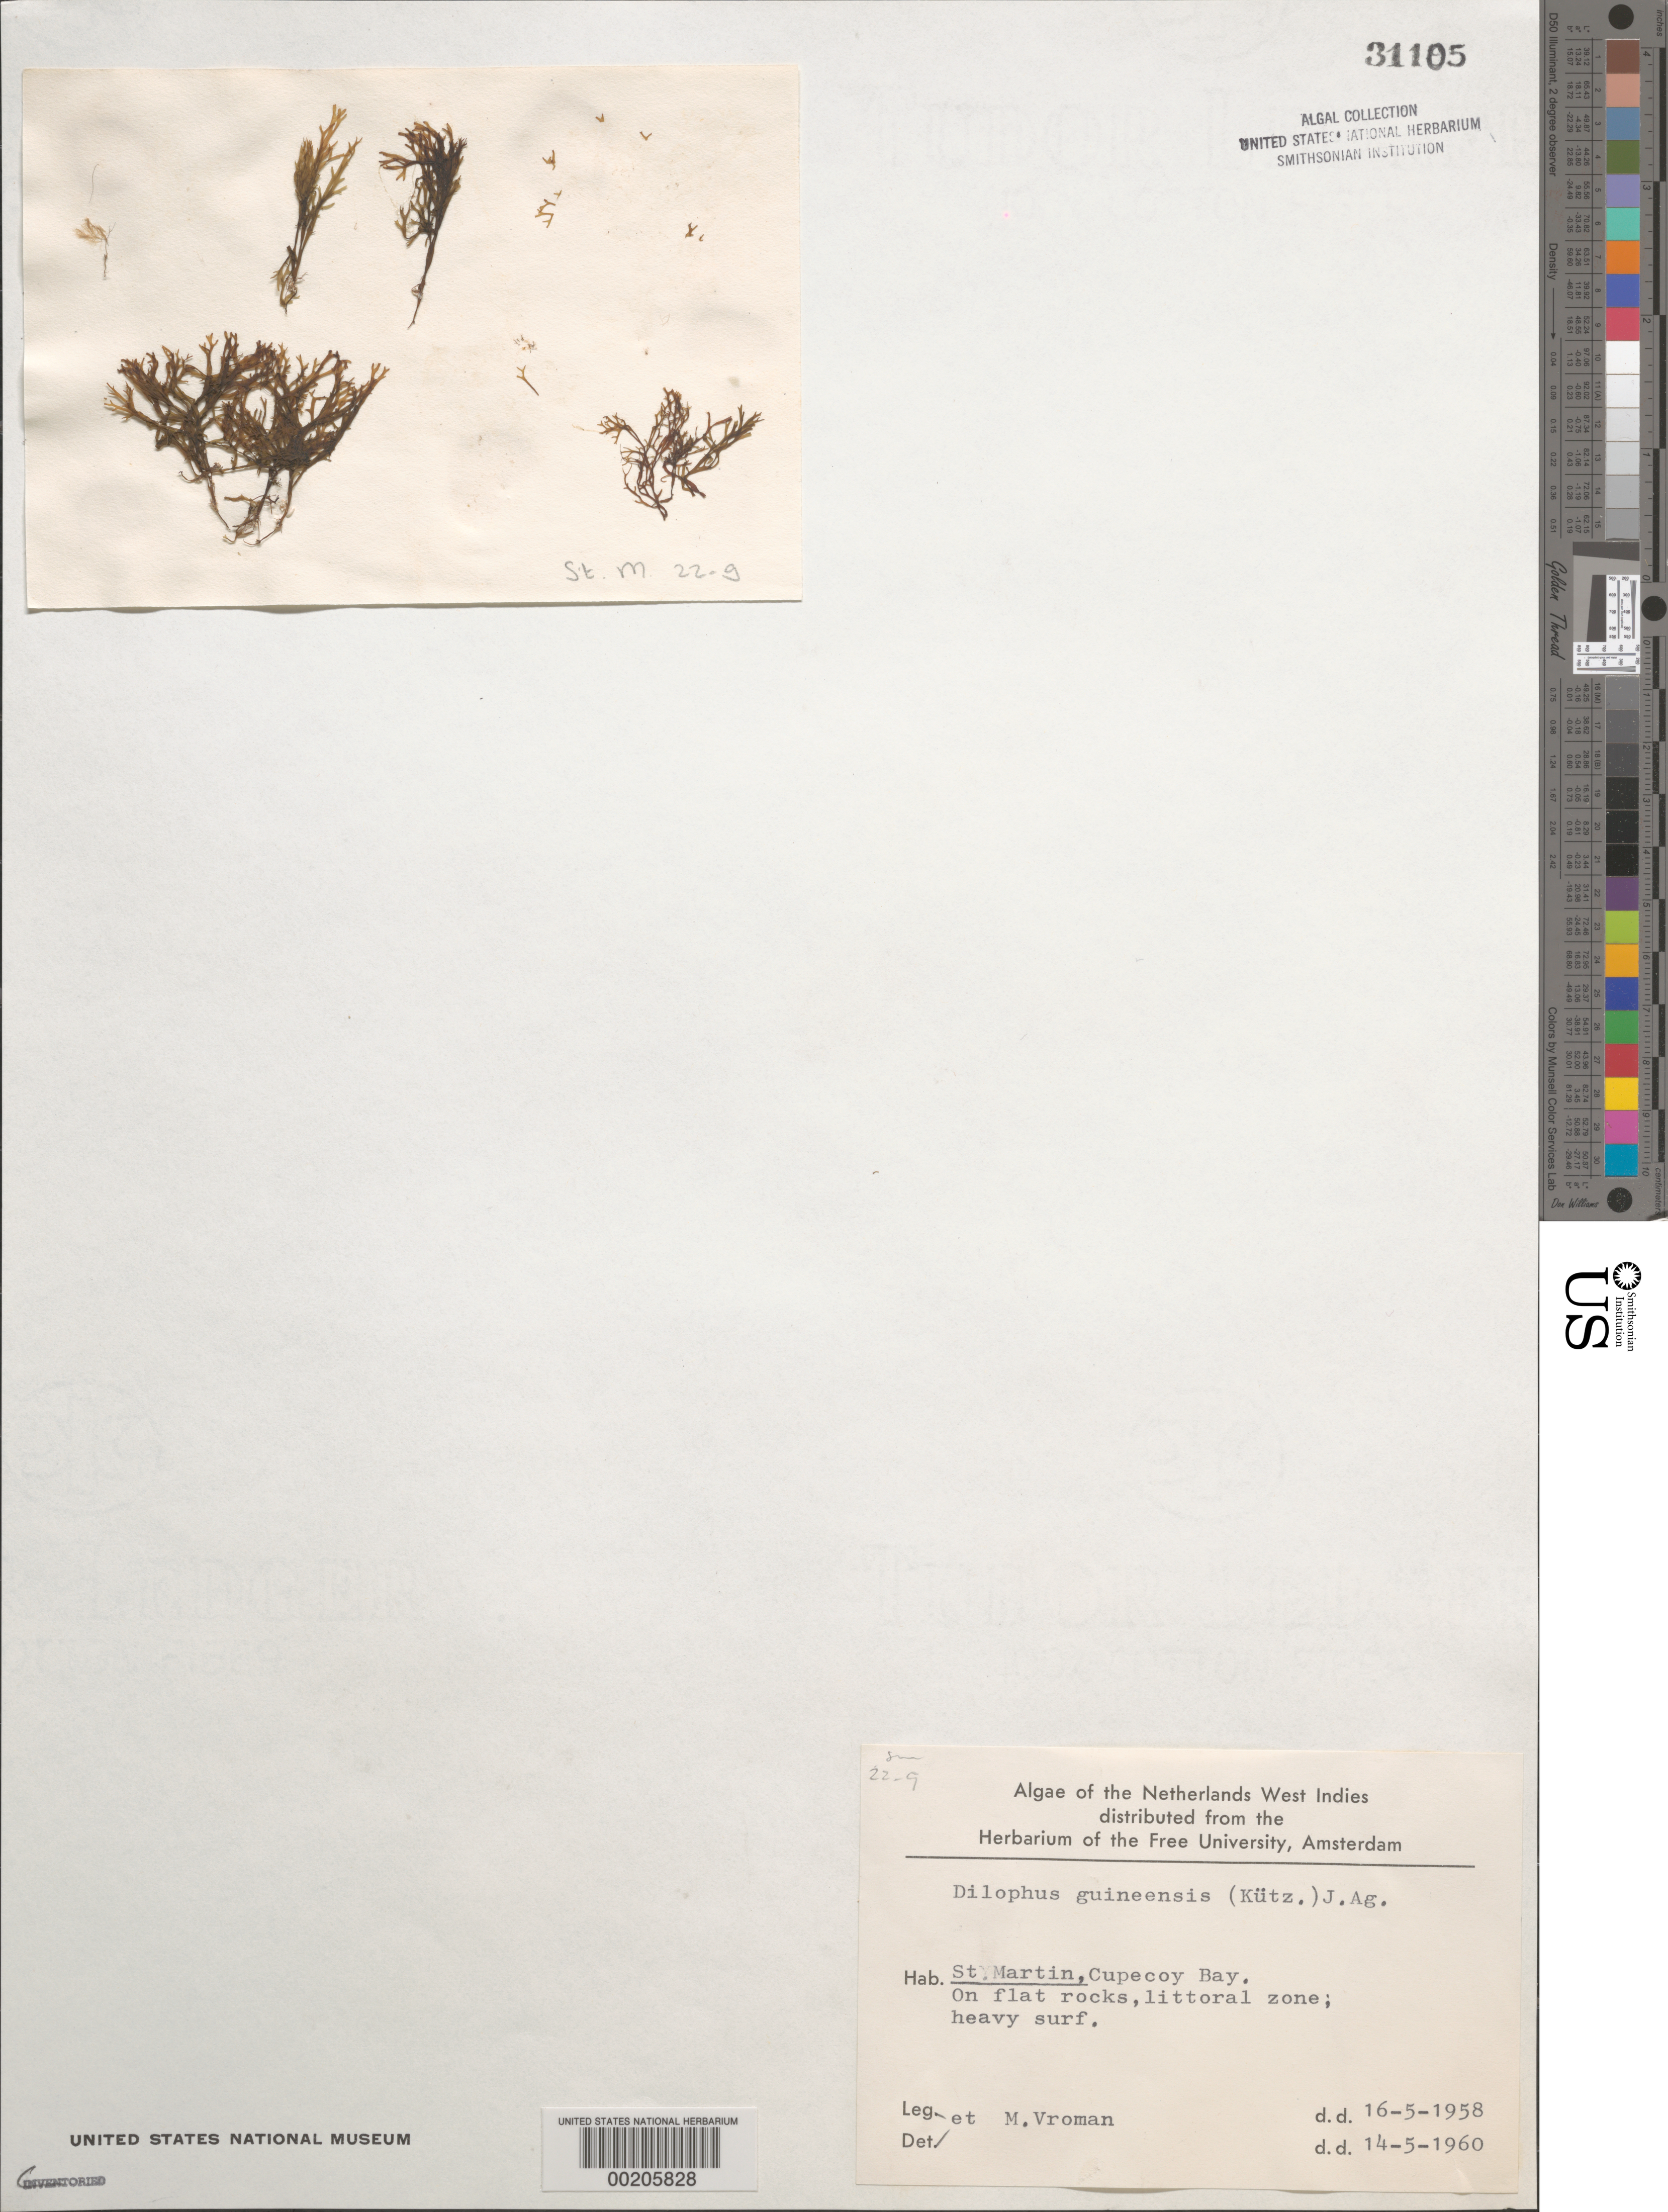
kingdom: Chromista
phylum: Ochrophyta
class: Phaeophyceae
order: Dictyotales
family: Dictyotaceae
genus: Dictyota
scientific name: Dictyota guineensis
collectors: M. Vroman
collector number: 22-9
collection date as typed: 16 May 1958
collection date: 1958-05-16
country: Sint Maartin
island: Sint Maarten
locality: Cupecoy Bay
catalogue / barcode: US 31105